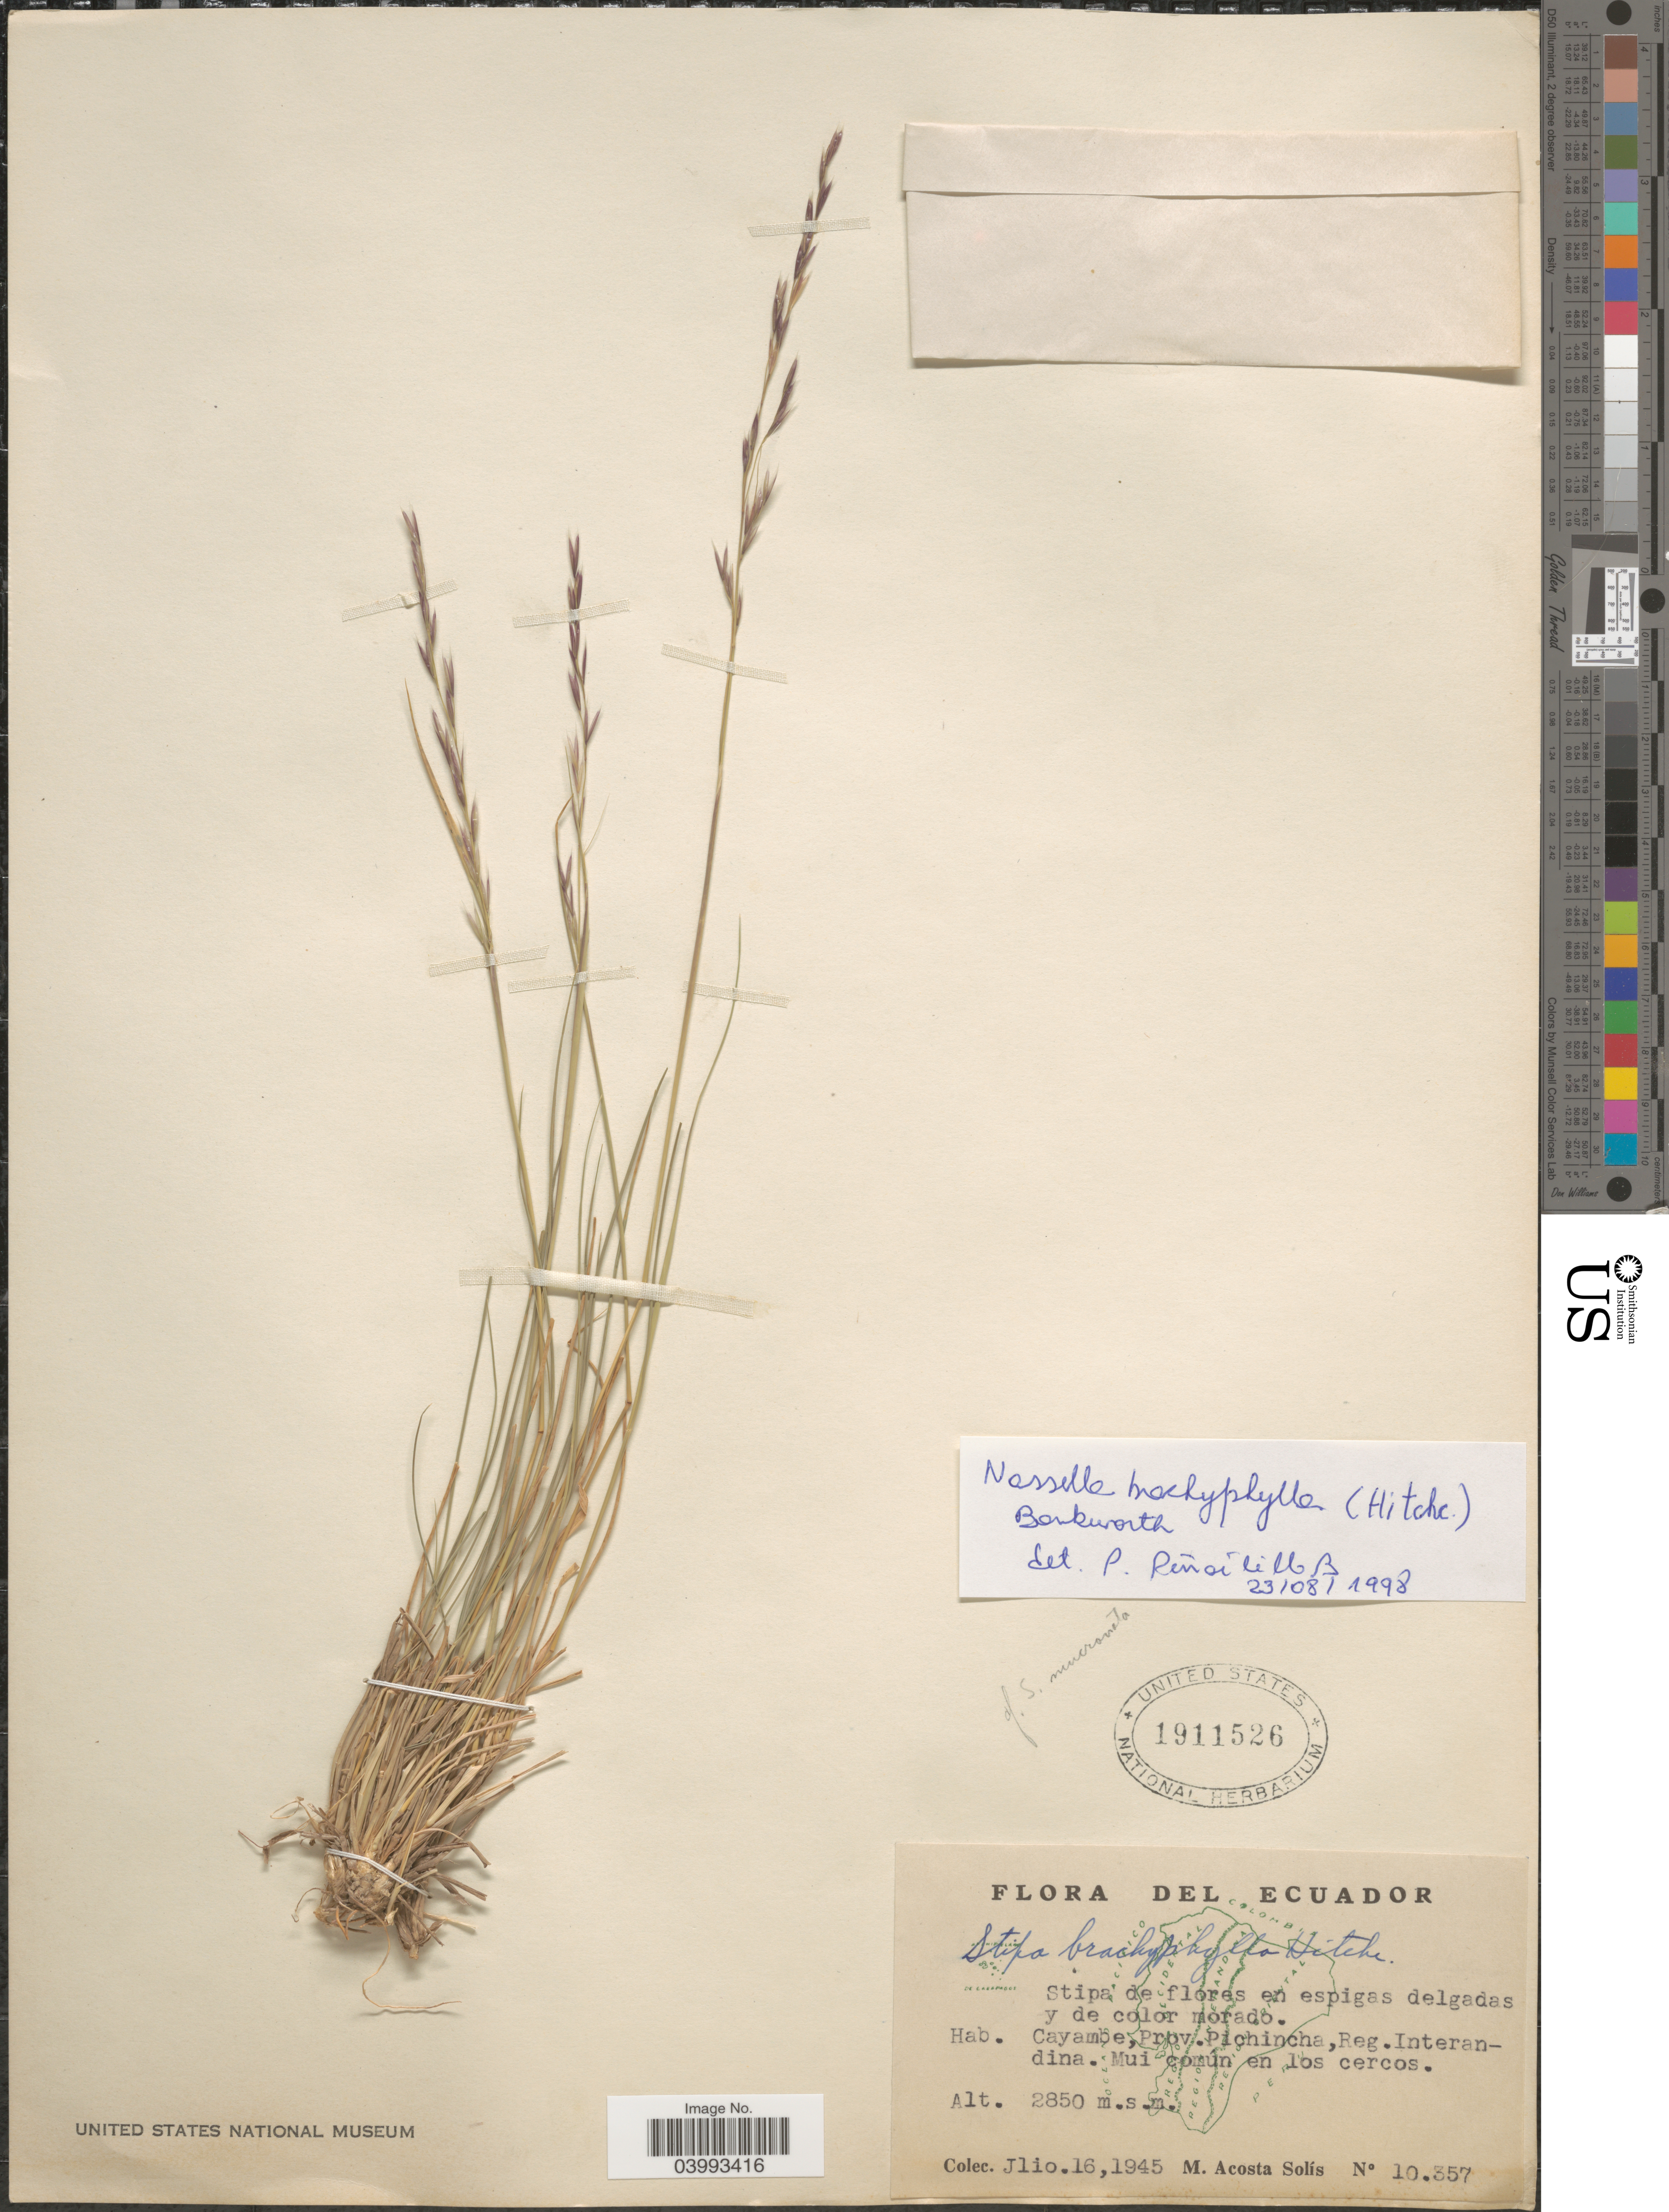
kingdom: Plantae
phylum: Tracheophyta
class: Liliopsida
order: Poales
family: Poaceae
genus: Nassella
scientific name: Nassella brachyphylla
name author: (Hitchc.) Barkworth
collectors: M. Acosta Solis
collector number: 10357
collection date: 1945-07-16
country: Ecuador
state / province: Pichincha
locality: Cayambe,Reg.Interandina.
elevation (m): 2850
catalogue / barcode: US 1911526